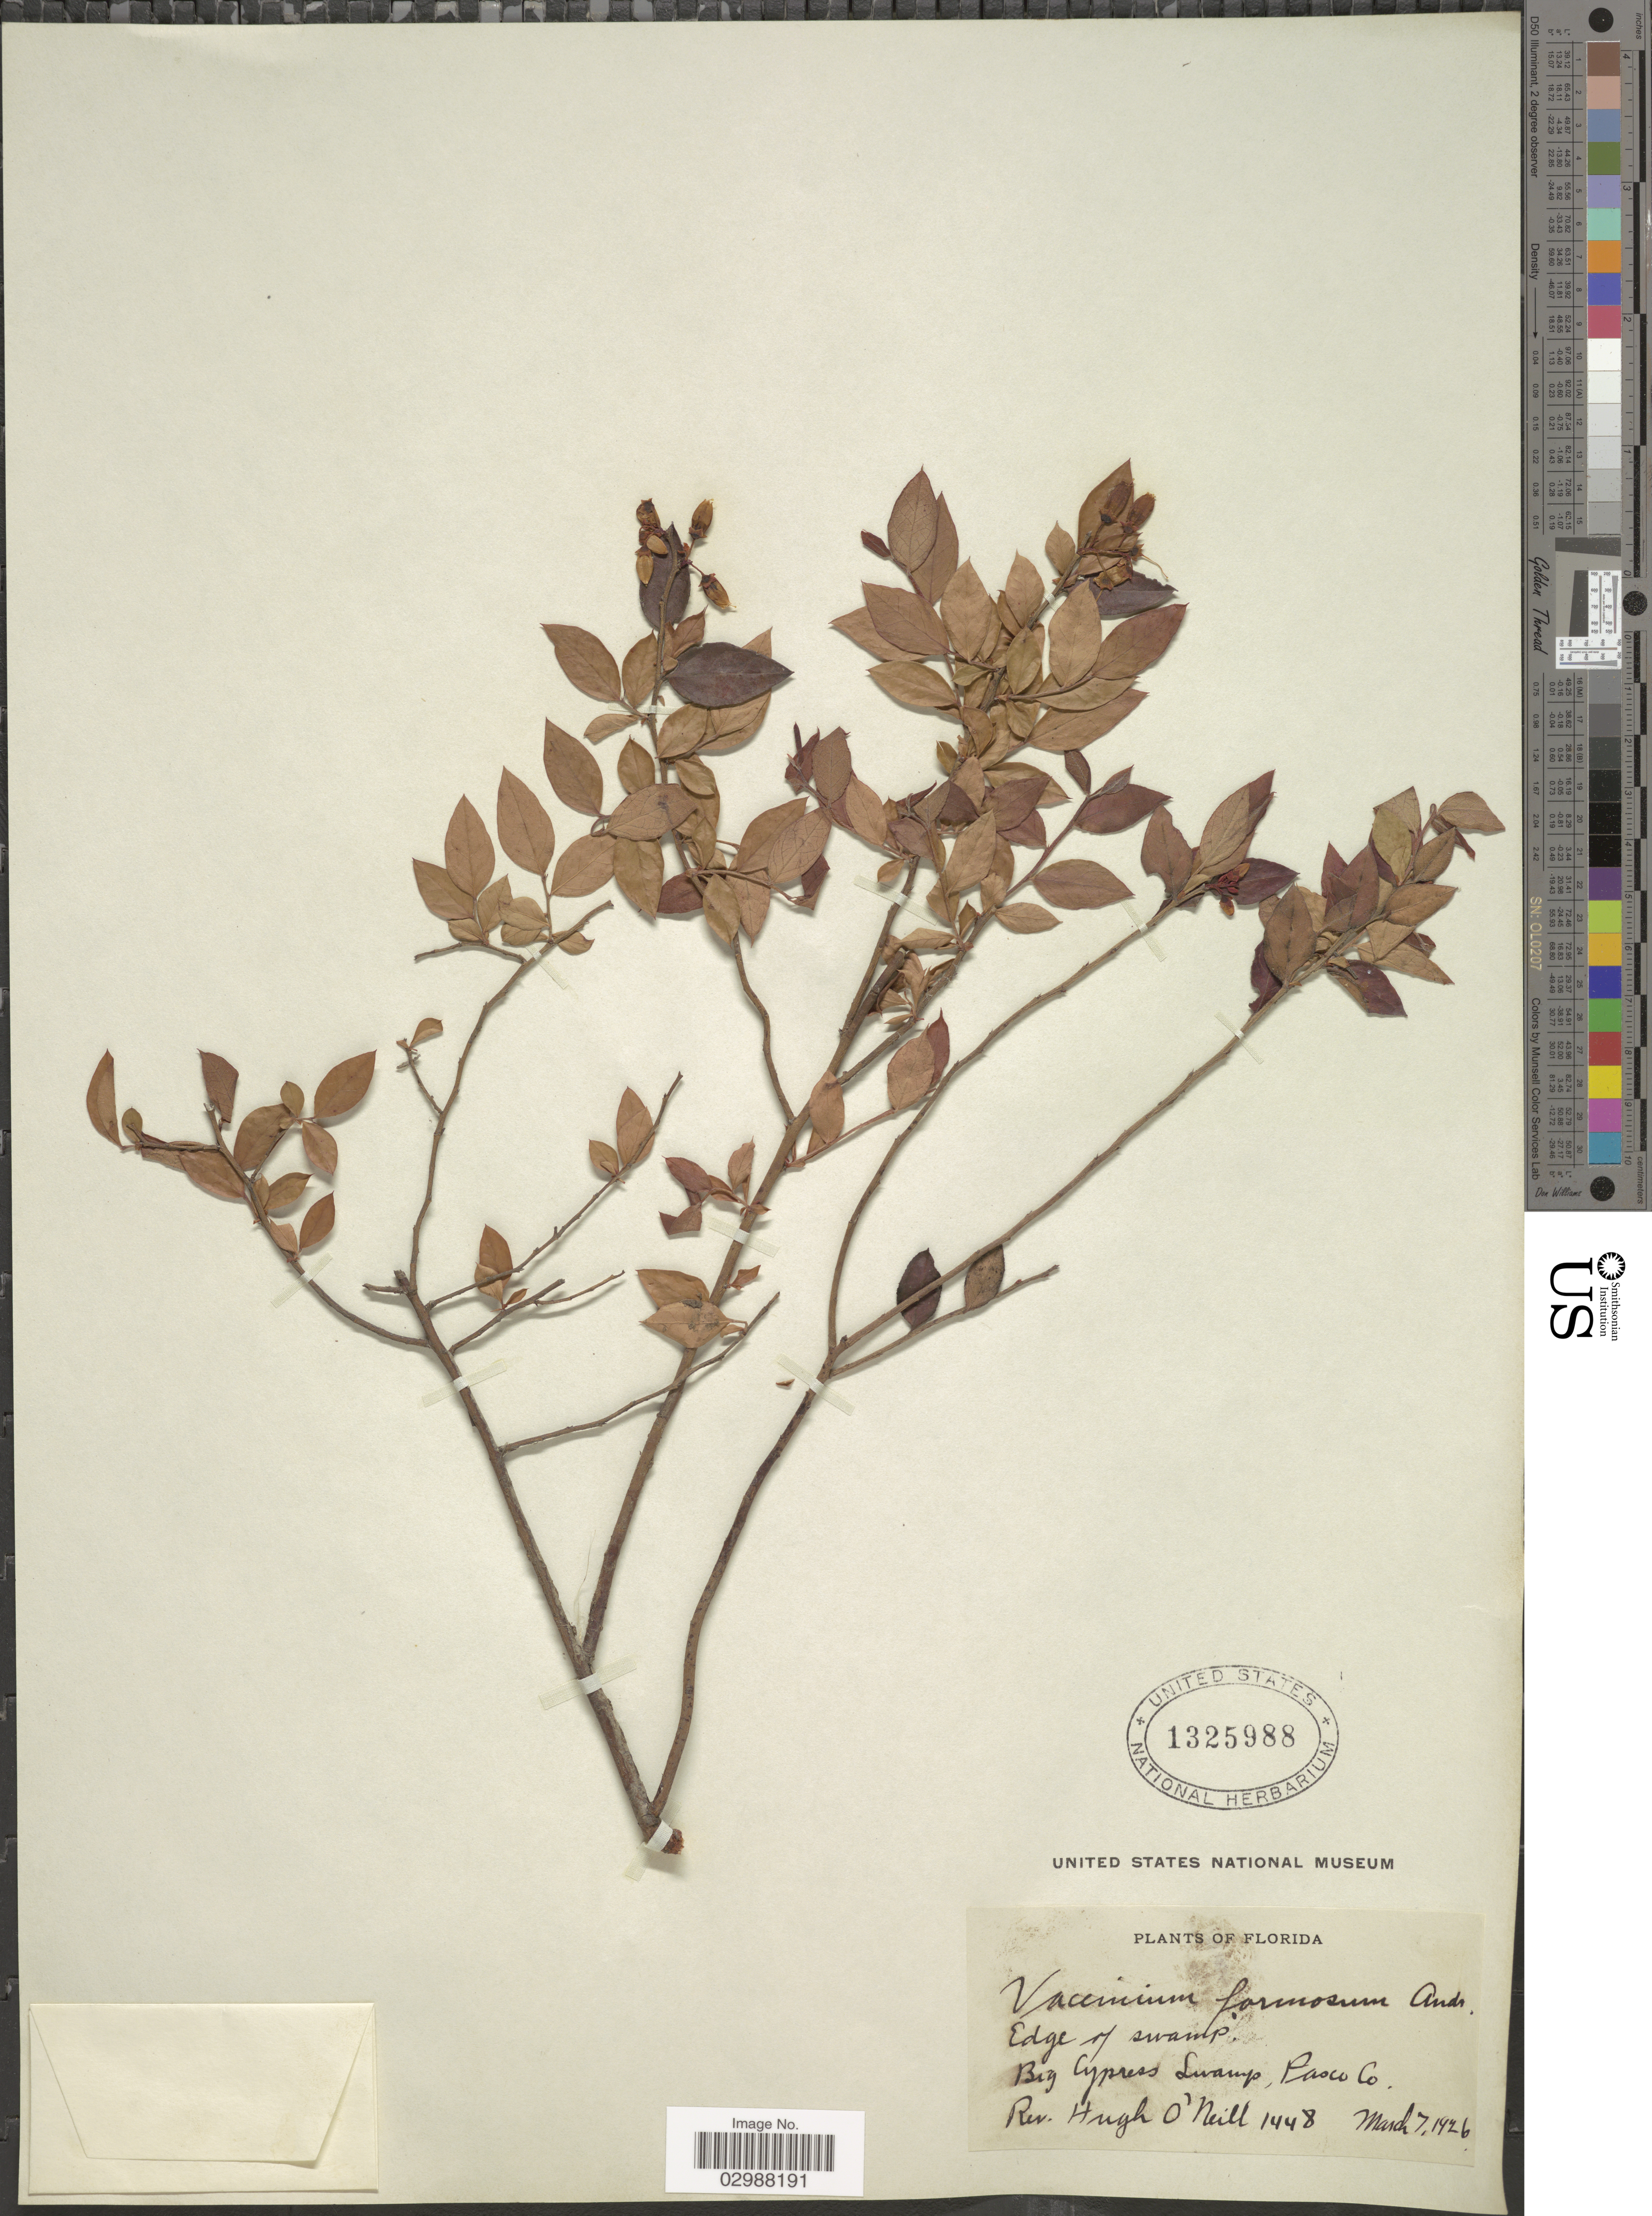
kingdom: Plantae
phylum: Tracheophyta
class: Magnoliopsida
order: Ericales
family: Ericaceae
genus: Vaccinium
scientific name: Vaccinium formosum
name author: Andrews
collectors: H. O'Neill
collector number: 1448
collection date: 1926-03-07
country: United States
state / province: Florida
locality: Big Cypress Swamp, Pasco Co.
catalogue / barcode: US 1325988